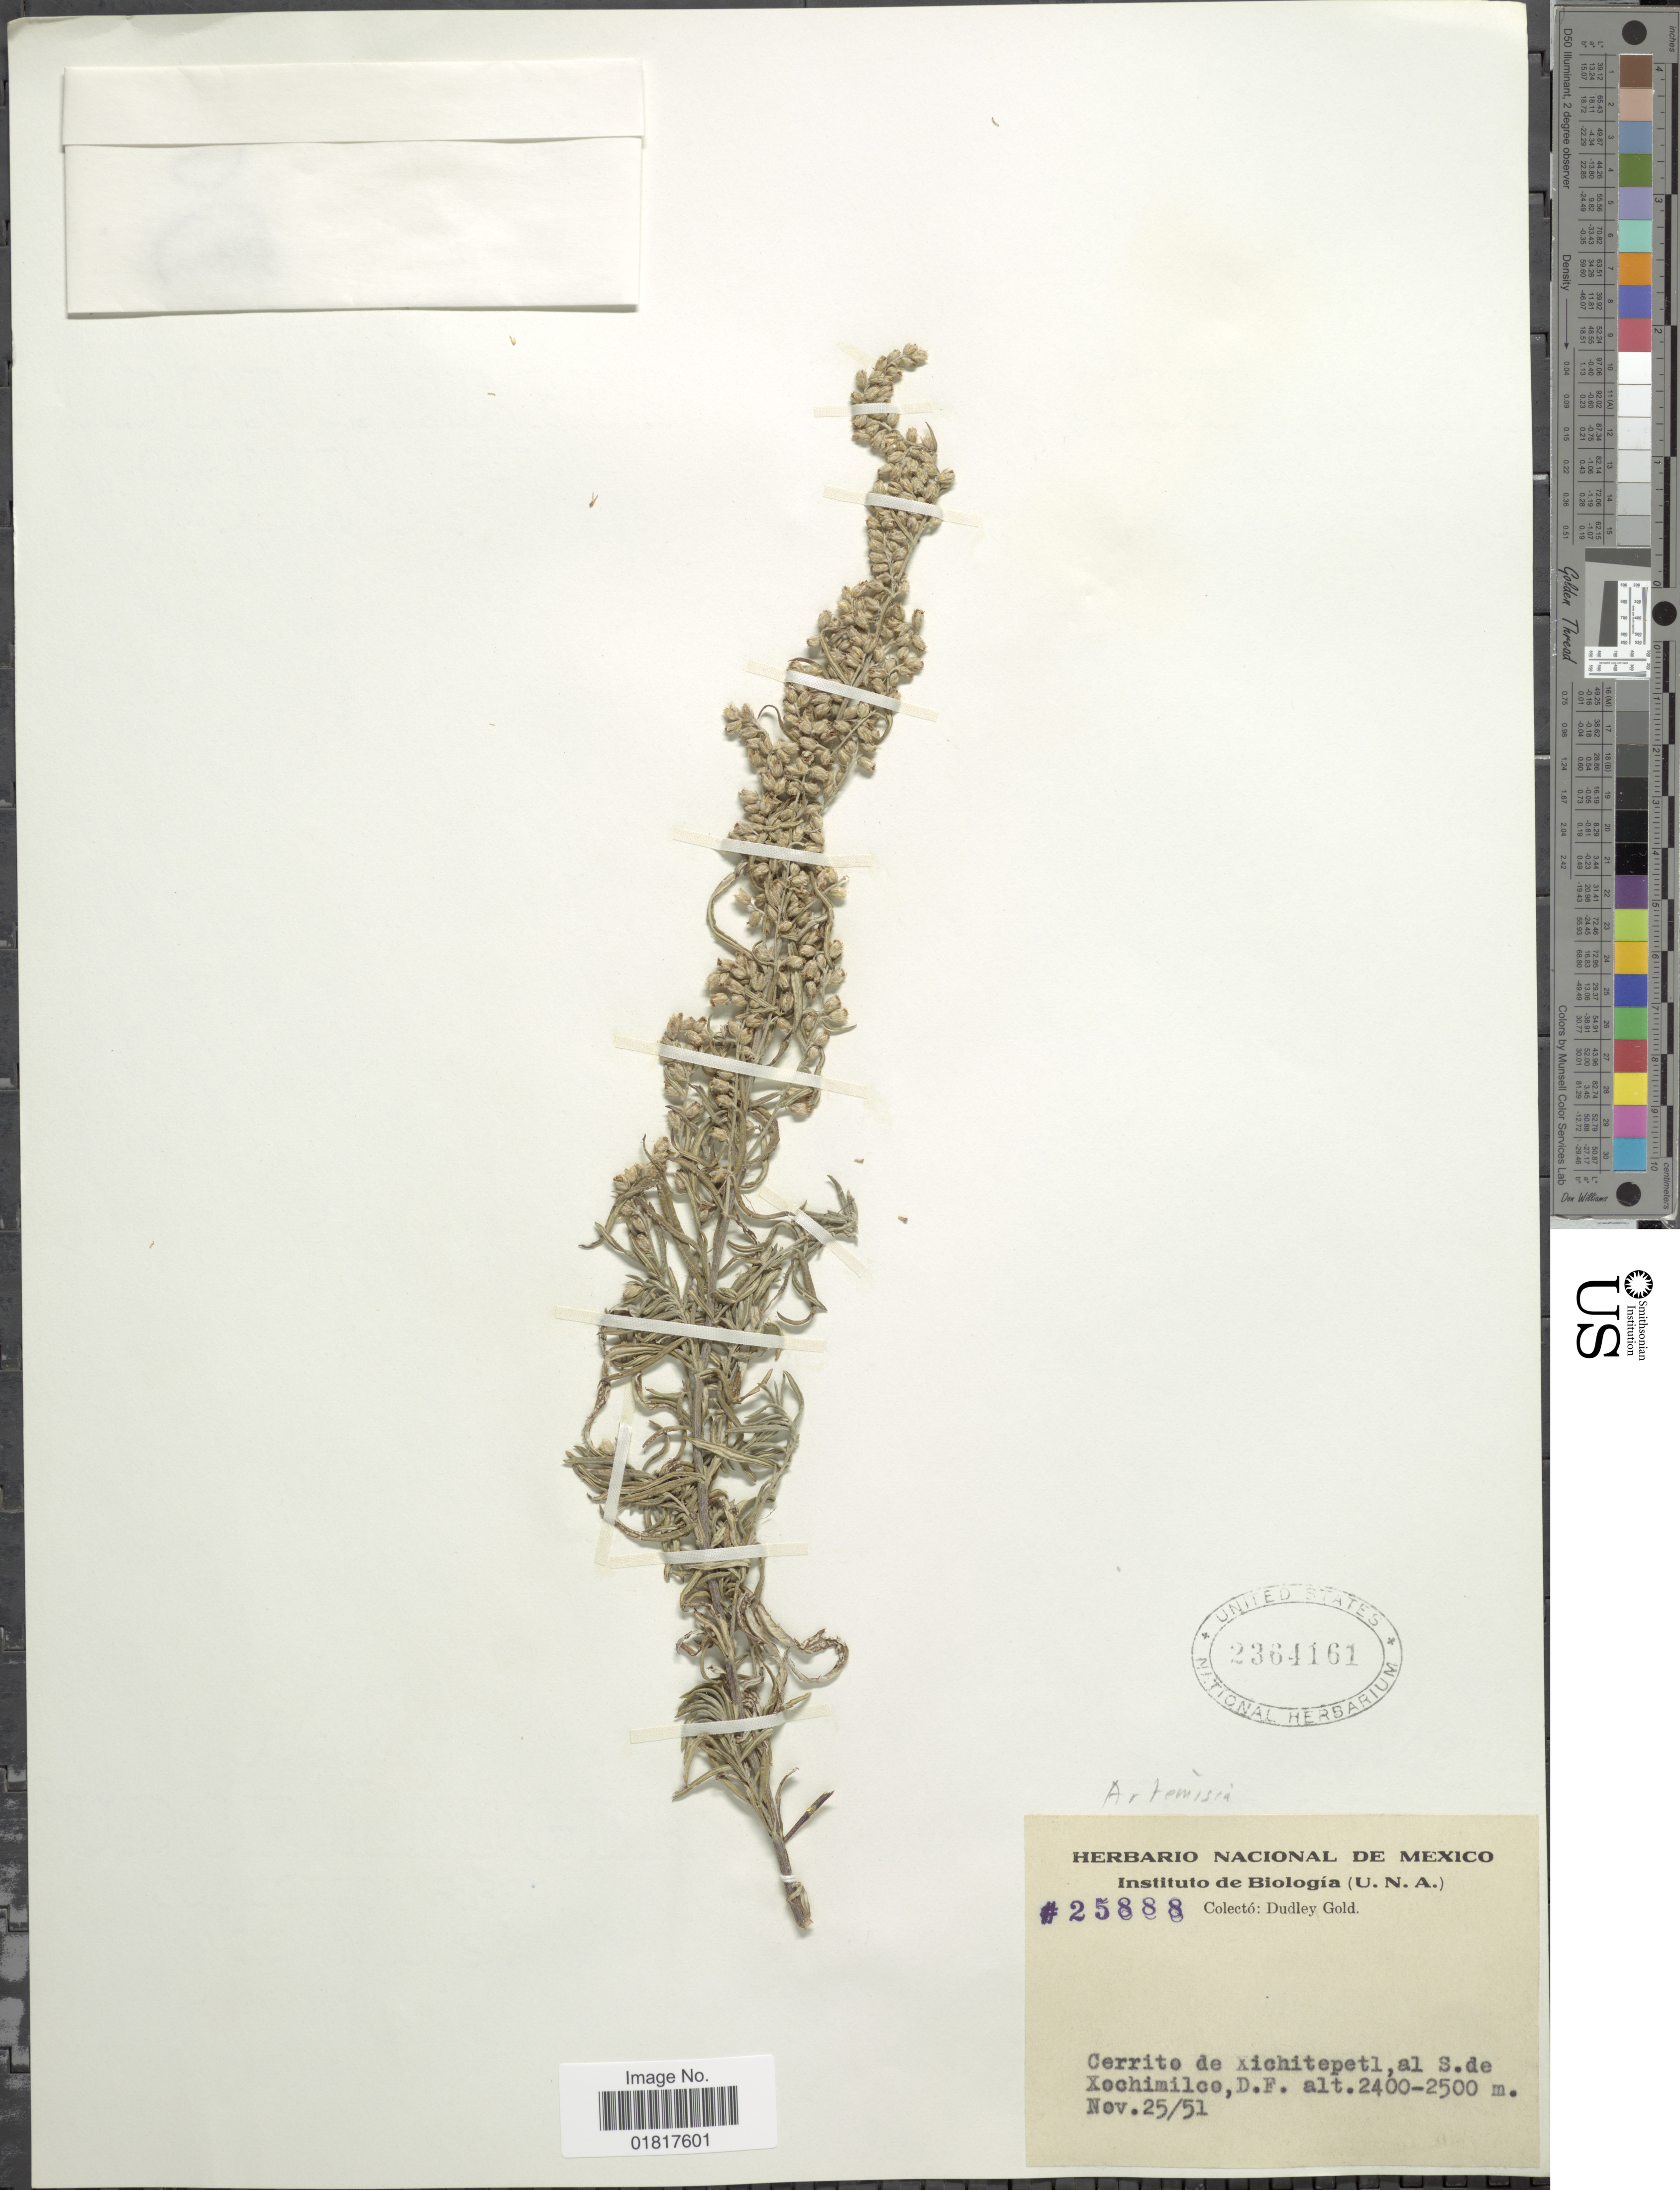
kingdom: Plantae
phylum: Tracheophyta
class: Magnoliopsida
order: Asterales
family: Asteraceae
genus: Artemisia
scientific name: Artemisia sp.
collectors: D. Gold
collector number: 25888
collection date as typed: Transcribed d/m/y: 25/11/51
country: Mexico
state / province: Distrito Federal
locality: Cerrito de Xichitepetl, al S. de Xochimilco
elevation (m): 2400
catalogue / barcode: US 2364161